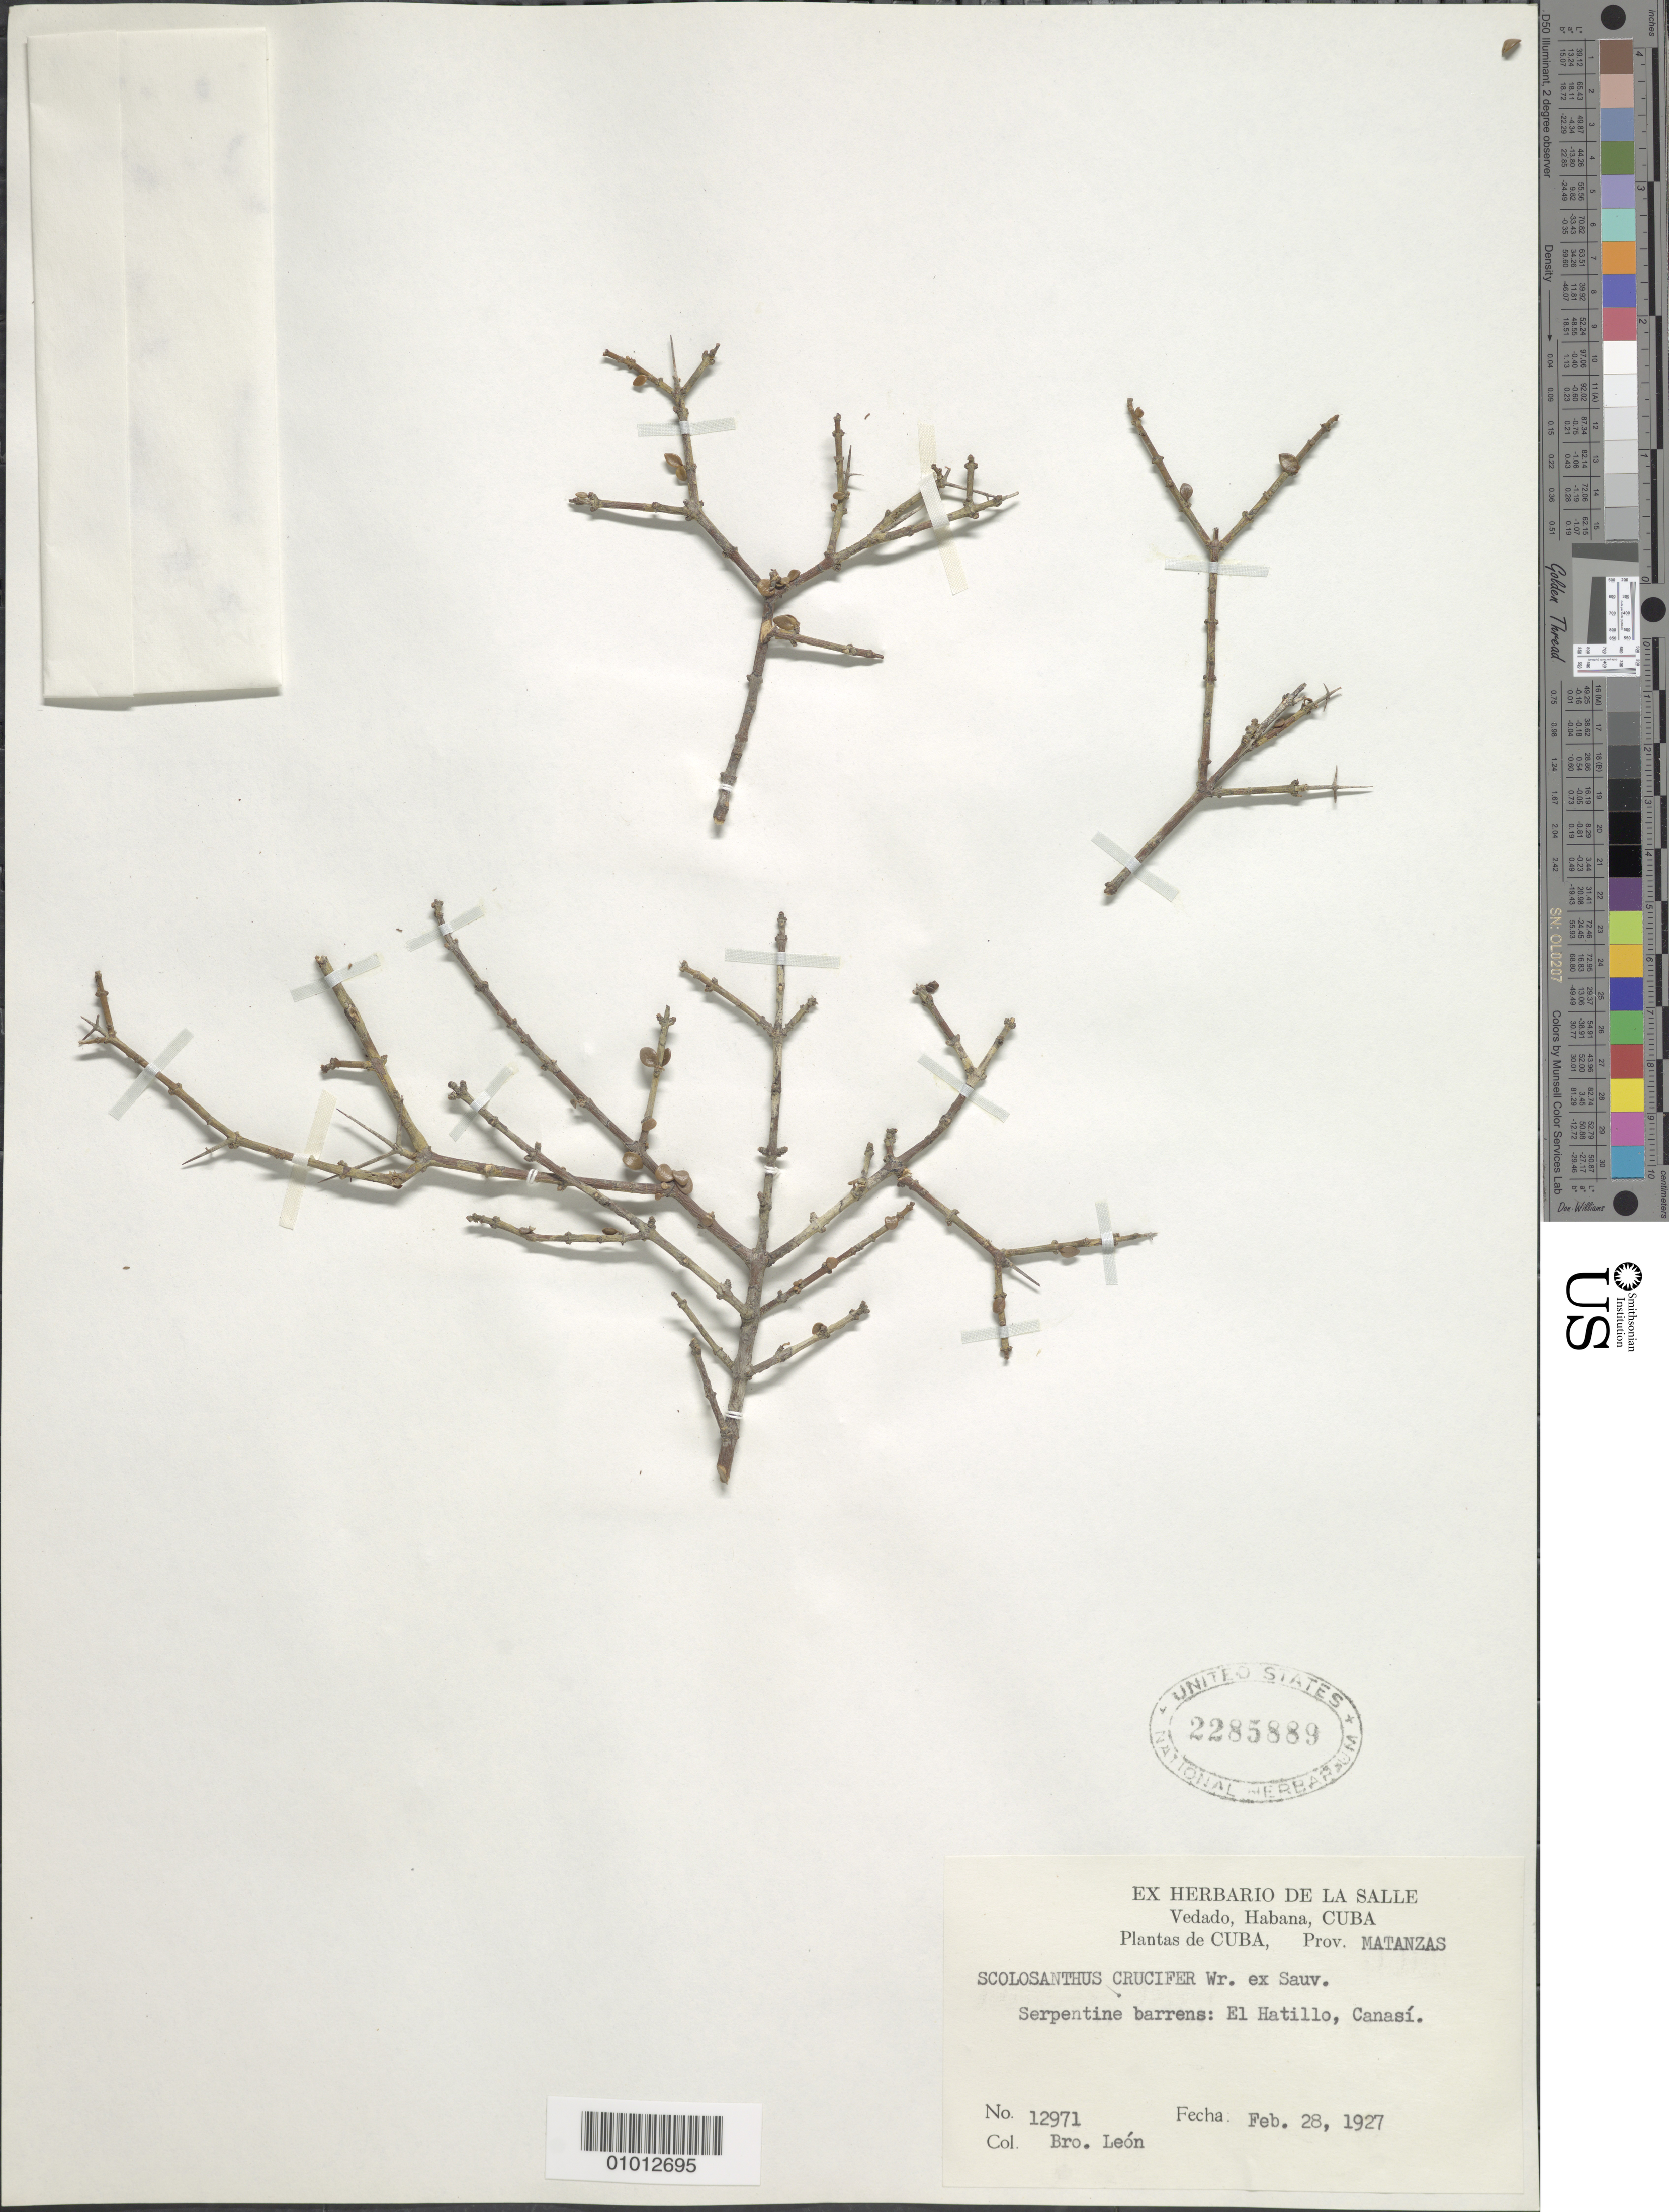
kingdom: Plantae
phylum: Tracheophyta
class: Magnoliopsida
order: Gentianales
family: Rubiaceae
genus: Scolosanthus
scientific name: Scolosanthus crucifer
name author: C. Wright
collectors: Bro. León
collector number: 12971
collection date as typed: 28 Feb 1927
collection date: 1927-02-28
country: Cuba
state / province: Matanzas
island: Cuba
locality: El Hatillo, Canasí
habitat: Serpentine barrens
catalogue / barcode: US 2285889